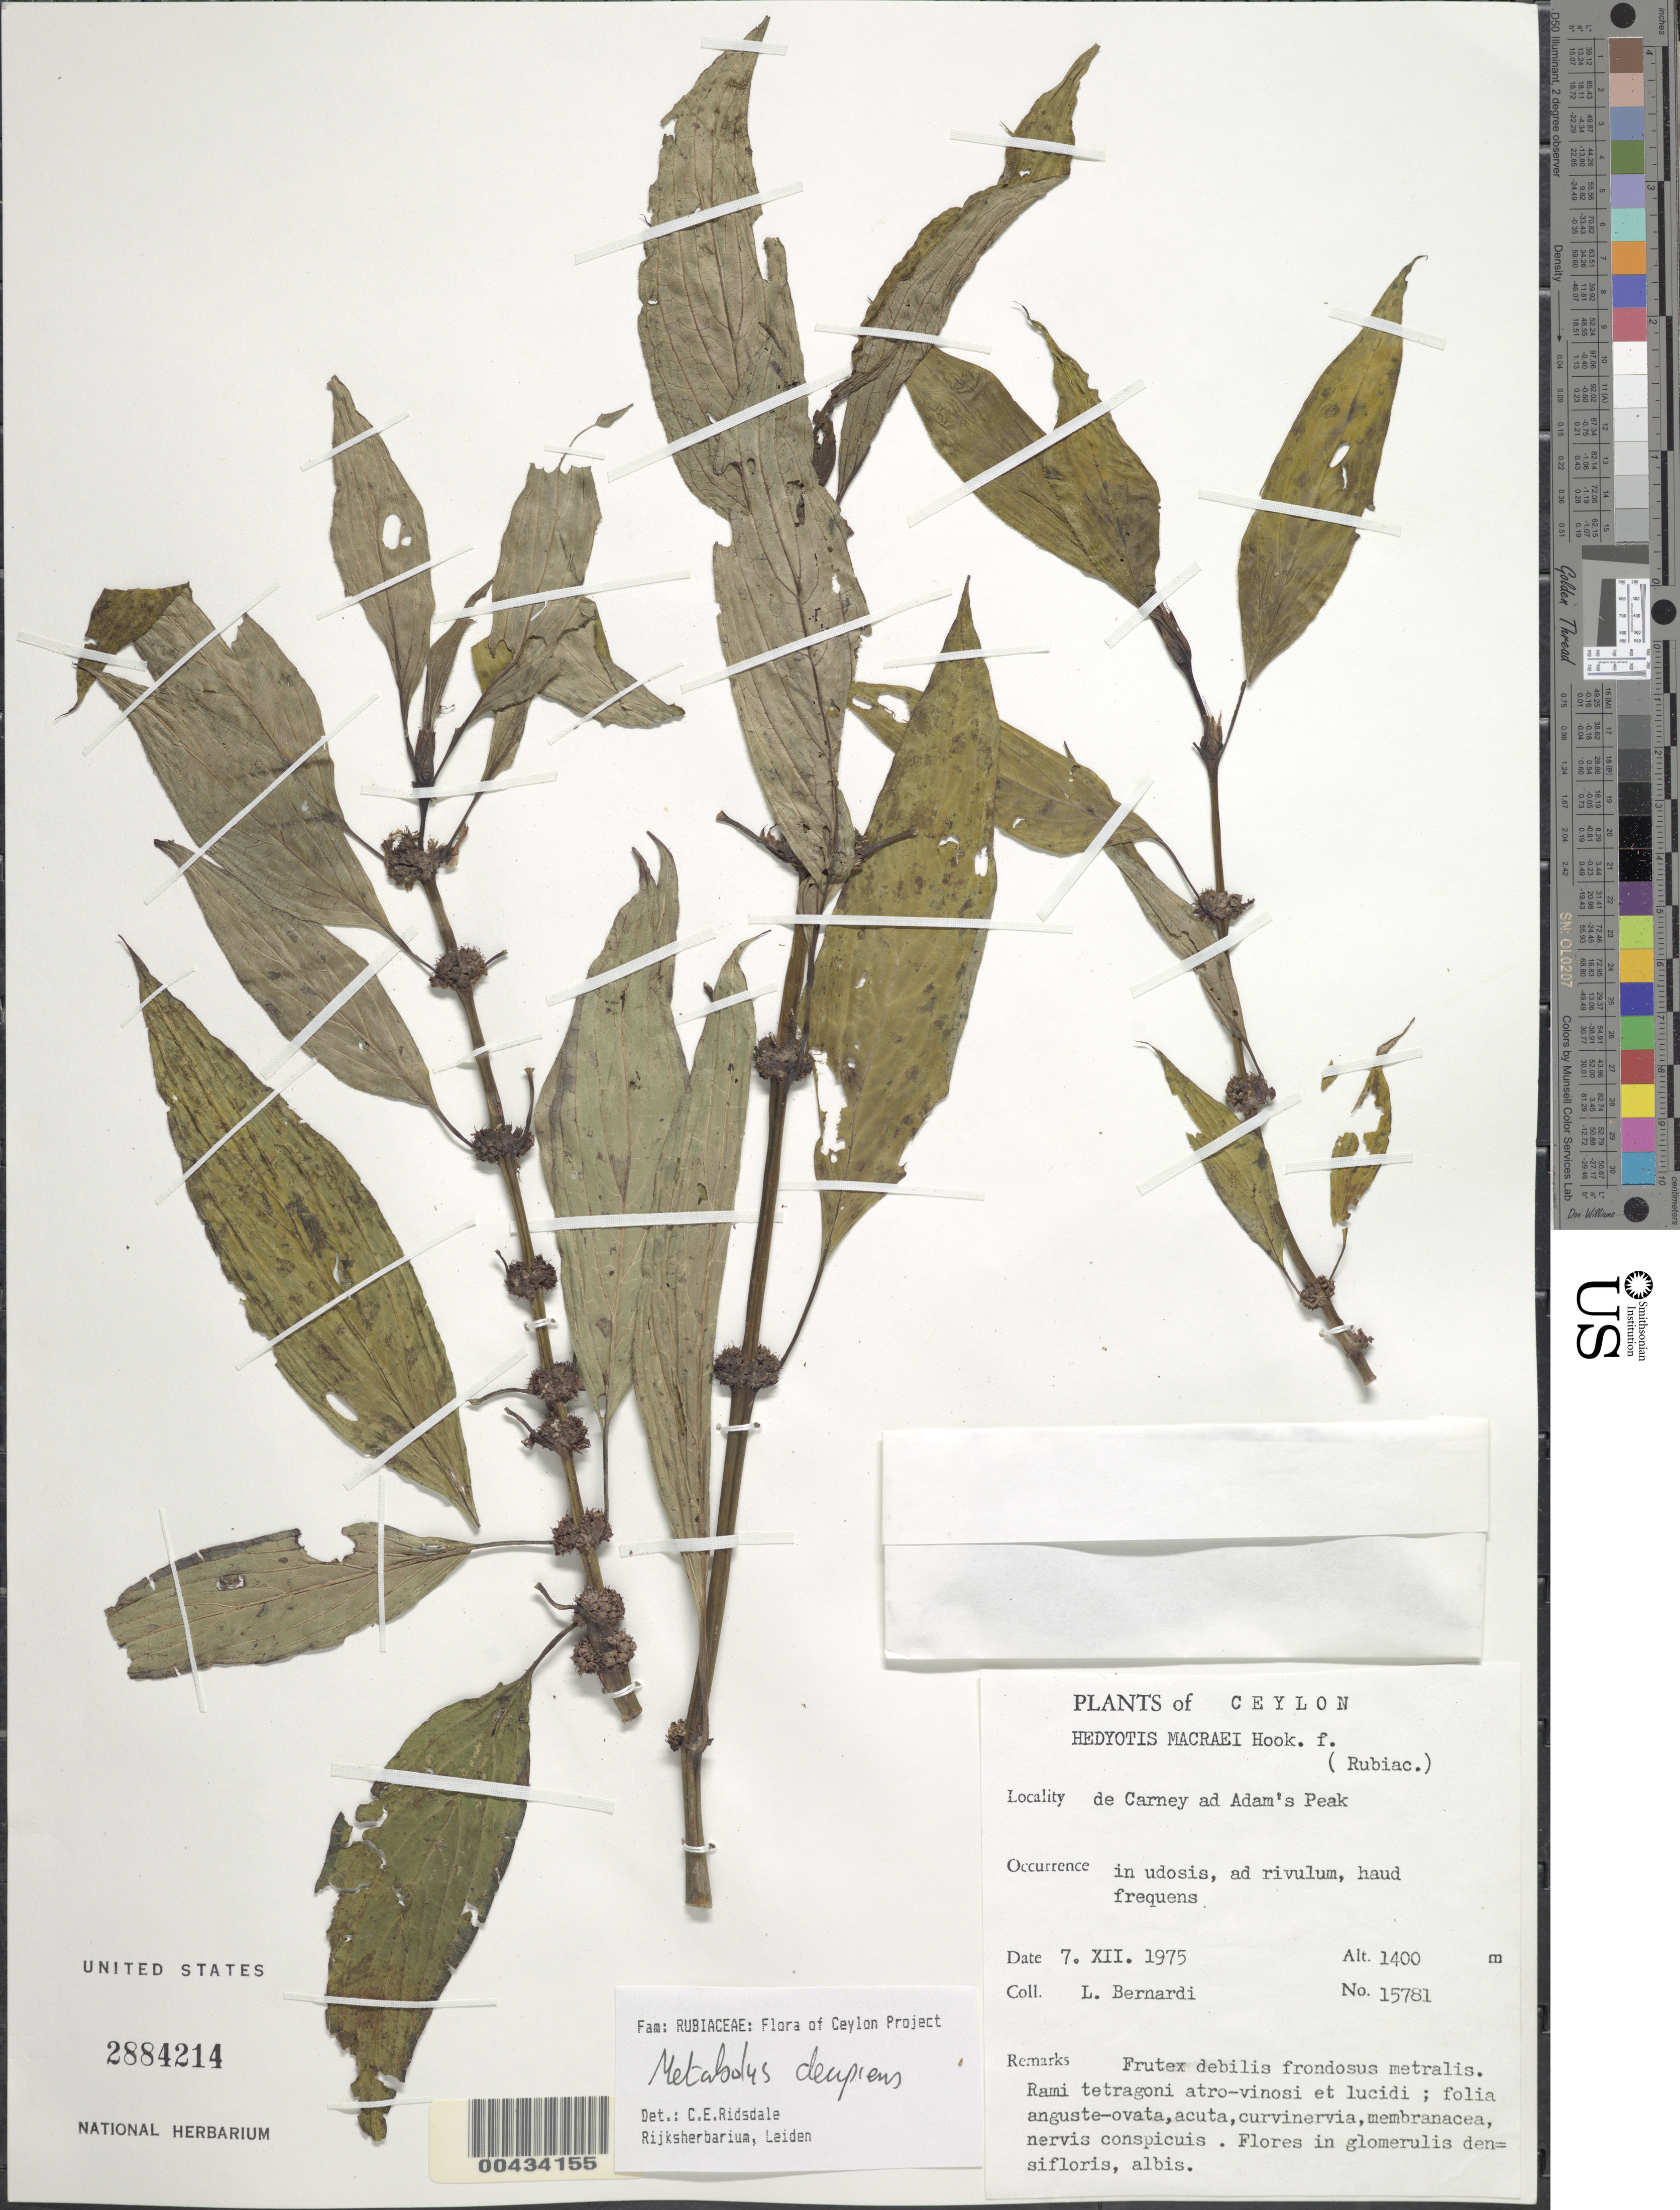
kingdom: Plantae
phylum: Tracheophyta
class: Magnoliopsida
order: Gentianales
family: Rubiaceae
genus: Metabolos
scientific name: Metabolos decepiens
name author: (Thwaites) Ridsdale in sched.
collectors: L. Bernardi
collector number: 15781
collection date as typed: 07 Dec 1975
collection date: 1975-12-07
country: Sri Lanka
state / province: Central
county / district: Kandy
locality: Carney, Adam's Peak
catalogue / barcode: US 2884214